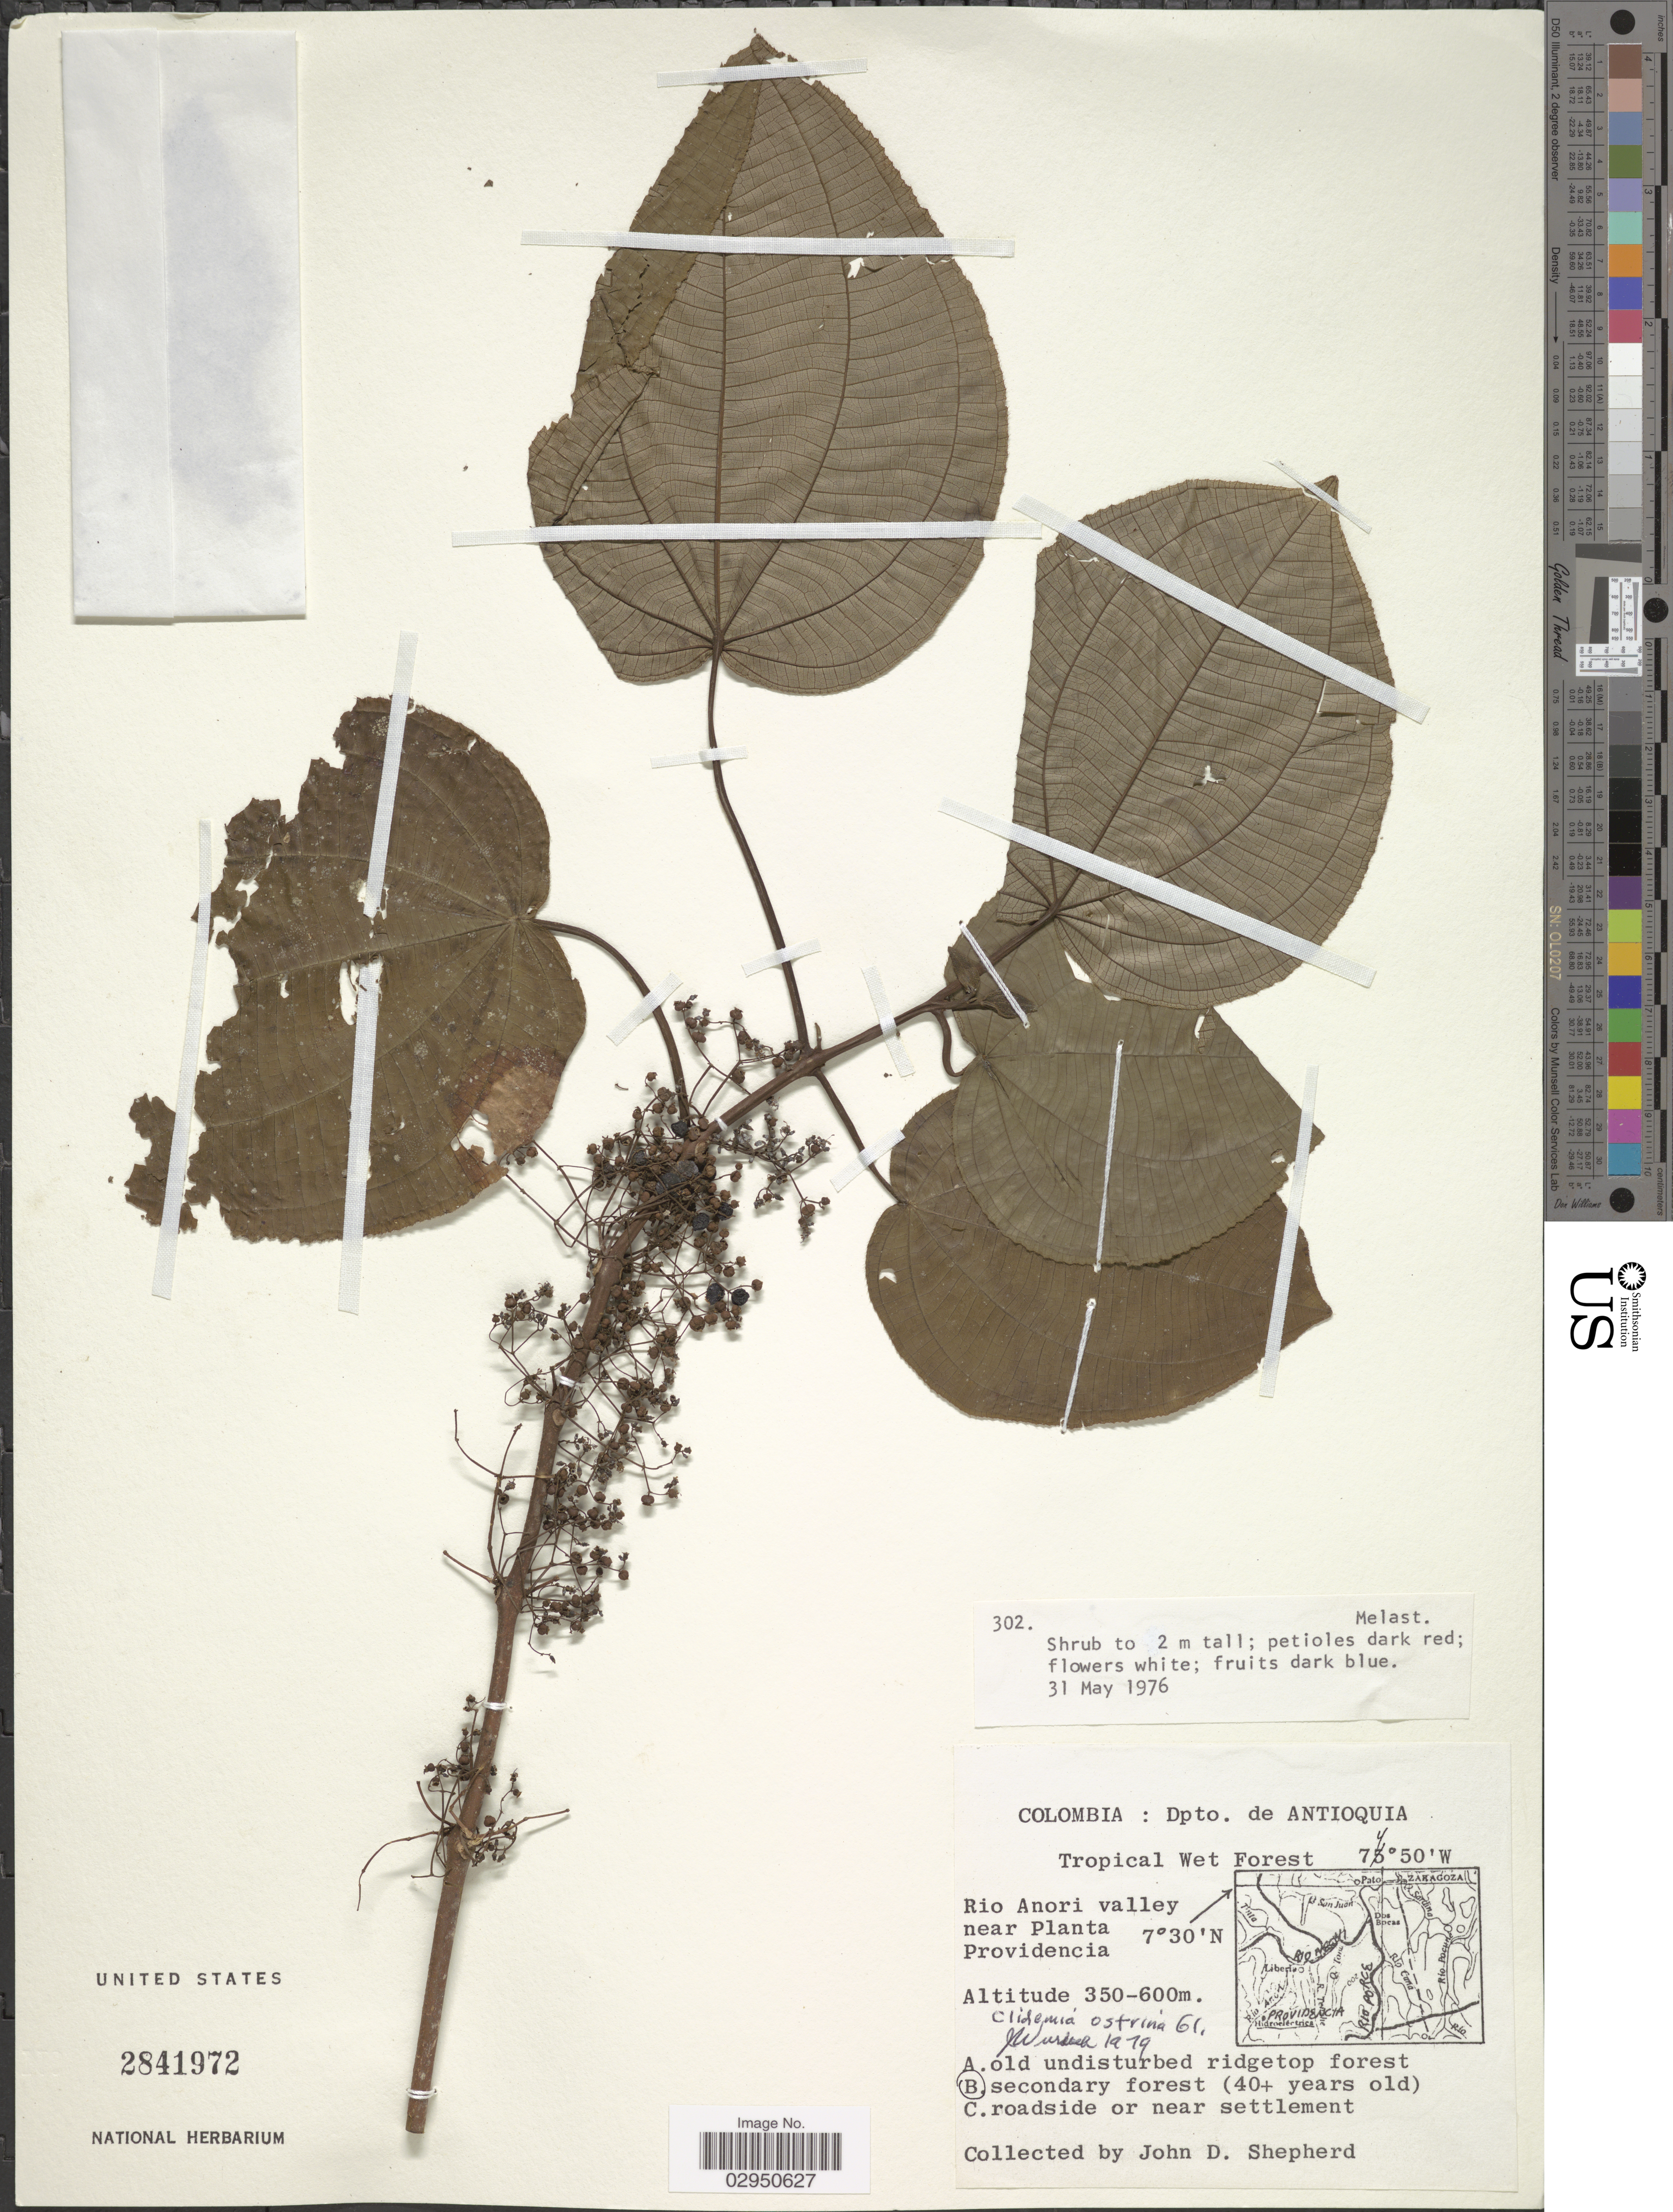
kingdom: Plantae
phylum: Tracheophyta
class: Magnoliopsida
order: Myrtales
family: Melastomataceae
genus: Clidemia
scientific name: Clidemia ostrina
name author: Gleason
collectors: J. D. Shepherd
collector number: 302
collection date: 1976-05-31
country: Colombia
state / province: Antioquia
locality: Dpto. Antioquia. Tropical Wet Forest. Rio Anori valley near Planta Providencia.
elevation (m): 350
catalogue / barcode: US 2841972